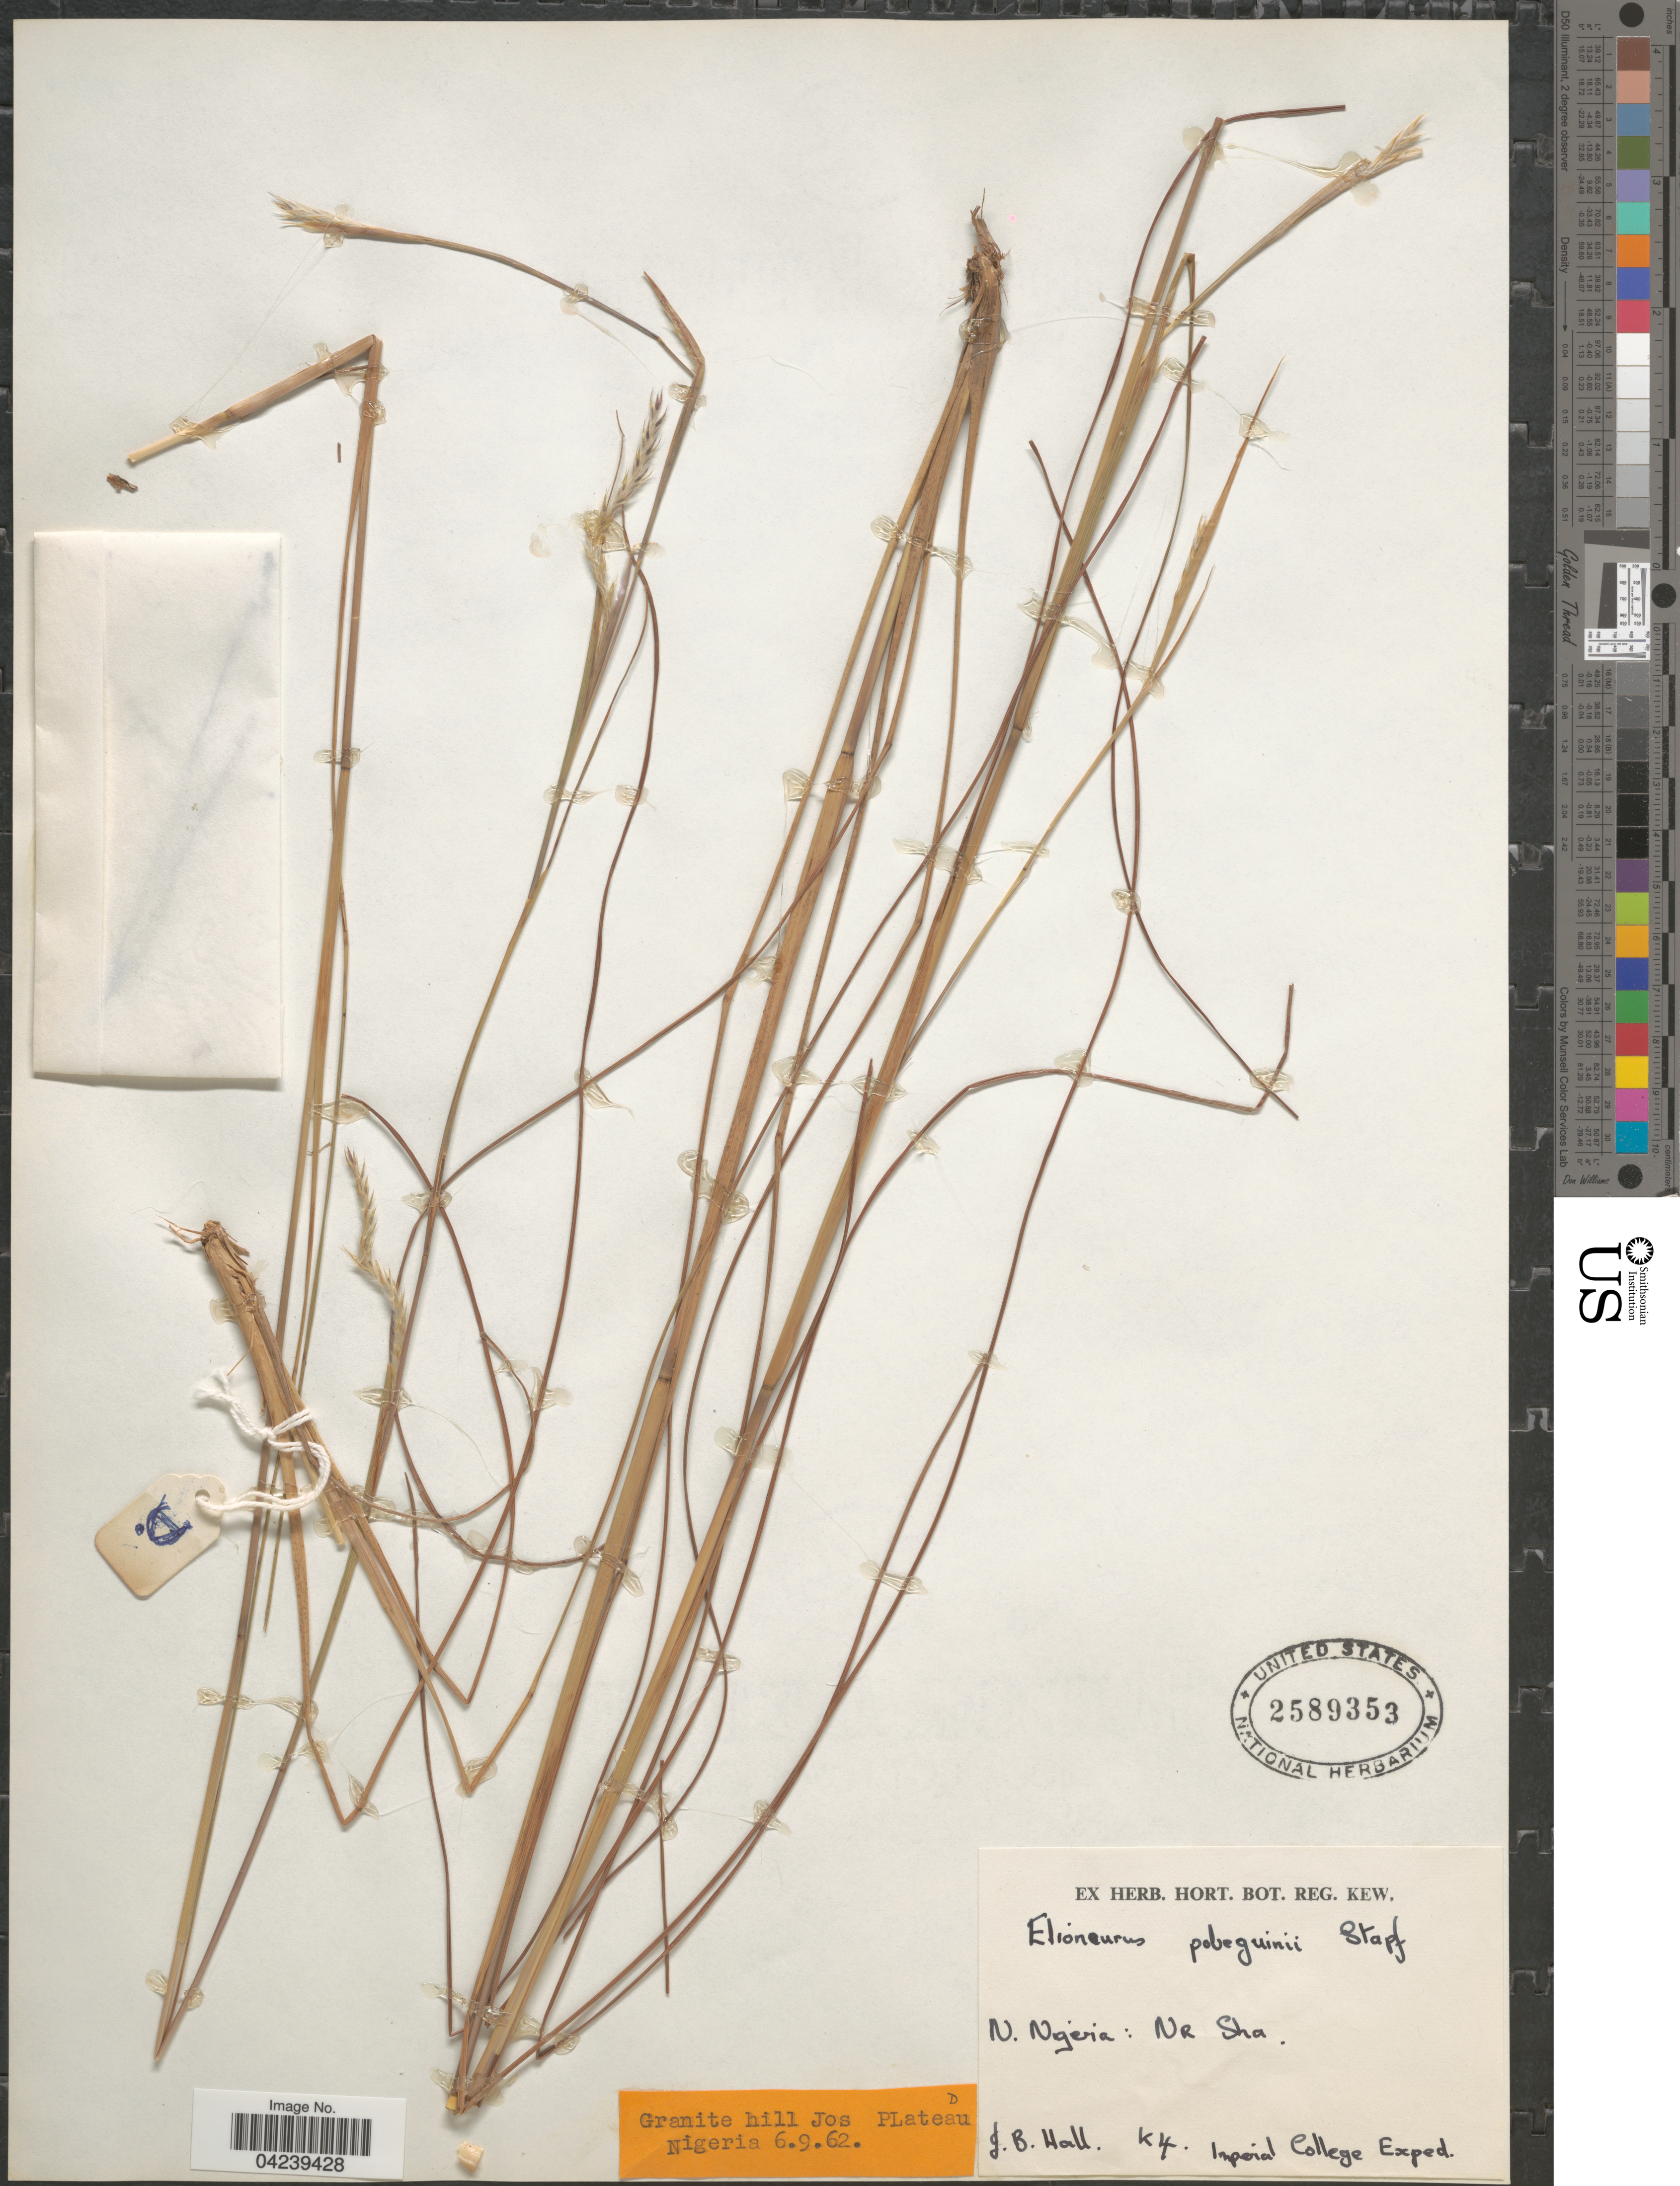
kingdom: Plantae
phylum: Tracheophyta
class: Liliopsida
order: Poales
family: Poaceae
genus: Elionurus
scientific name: Elionurus ciliaris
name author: Kunth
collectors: J. Hall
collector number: K4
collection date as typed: Transcribed d/m/y: 6/9/62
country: Nigeria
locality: N. Nigeria: Nr Sha. Granite hill Jos Plateau. Imperial College Exped.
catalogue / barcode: US 2589353